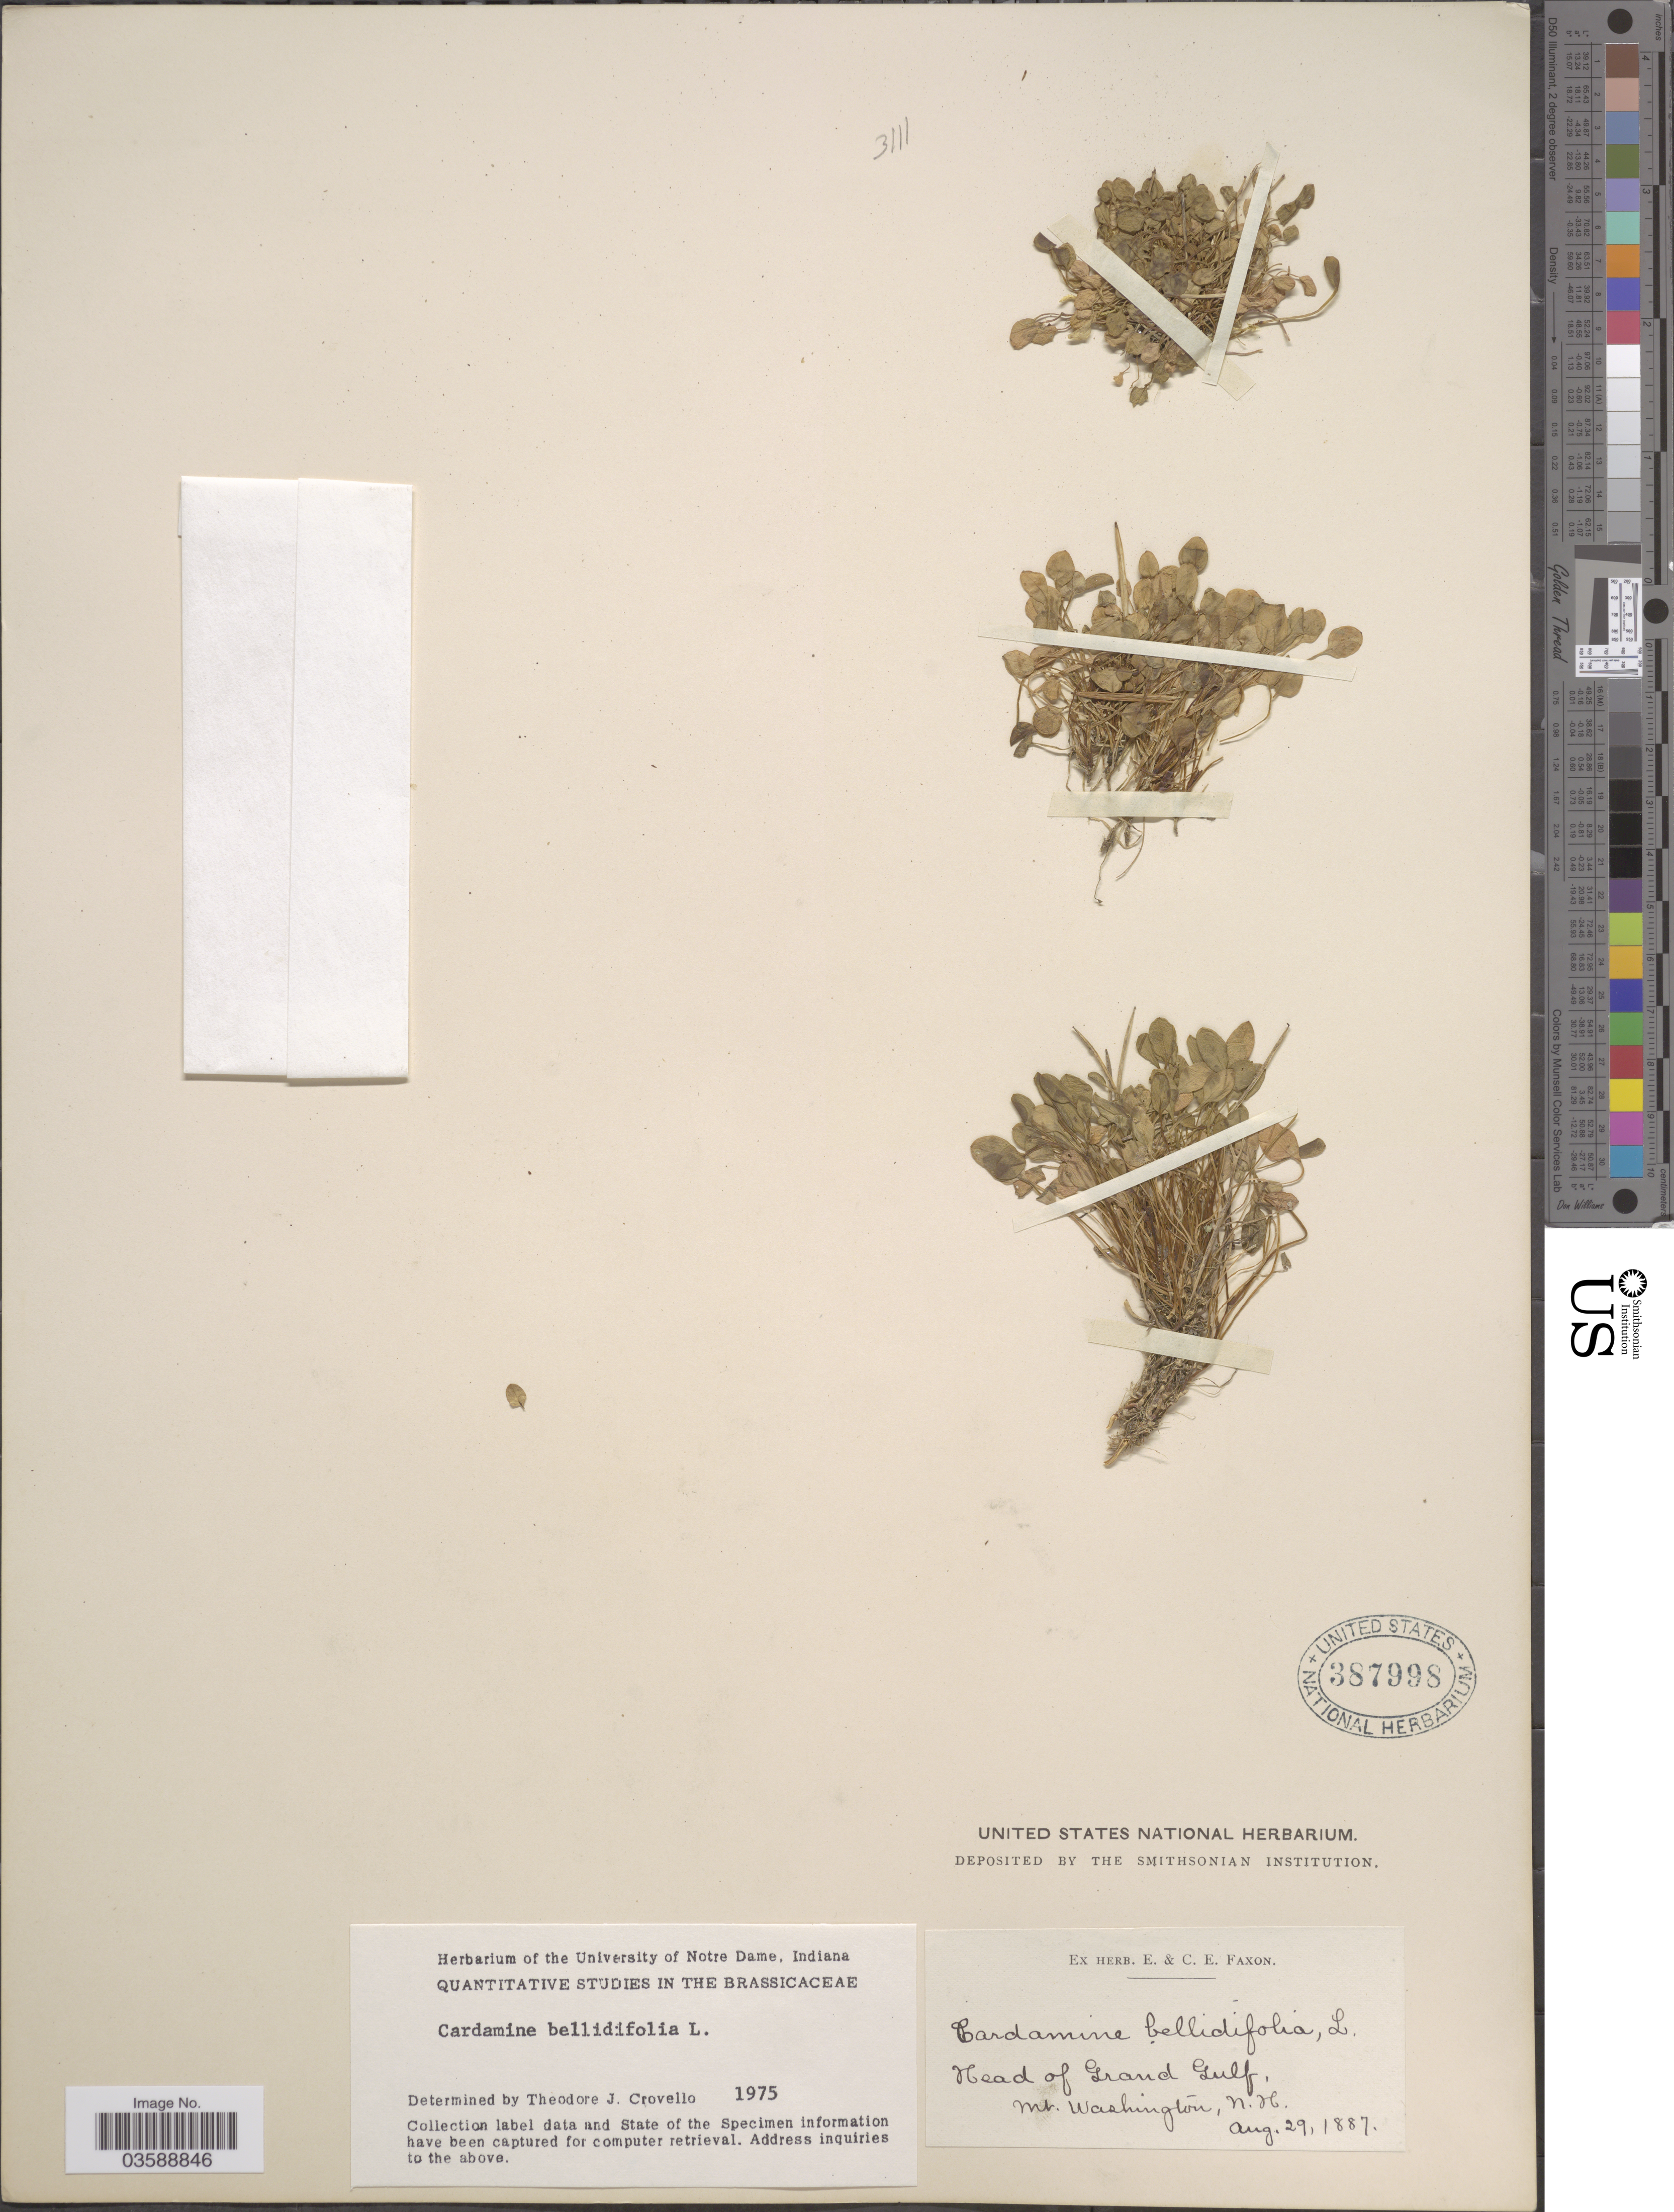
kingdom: Plantae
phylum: Tracheophyta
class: Magnoliopsida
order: Brassicales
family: Brassicaceae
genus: Cardamine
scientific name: Cardamine bellidifolia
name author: L.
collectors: ex herb. E. & C.E. Faxon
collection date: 1887-08-29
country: United States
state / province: New Hampshire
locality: Head of Grand Gulf, Mt. Washington.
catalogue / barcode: US 387998